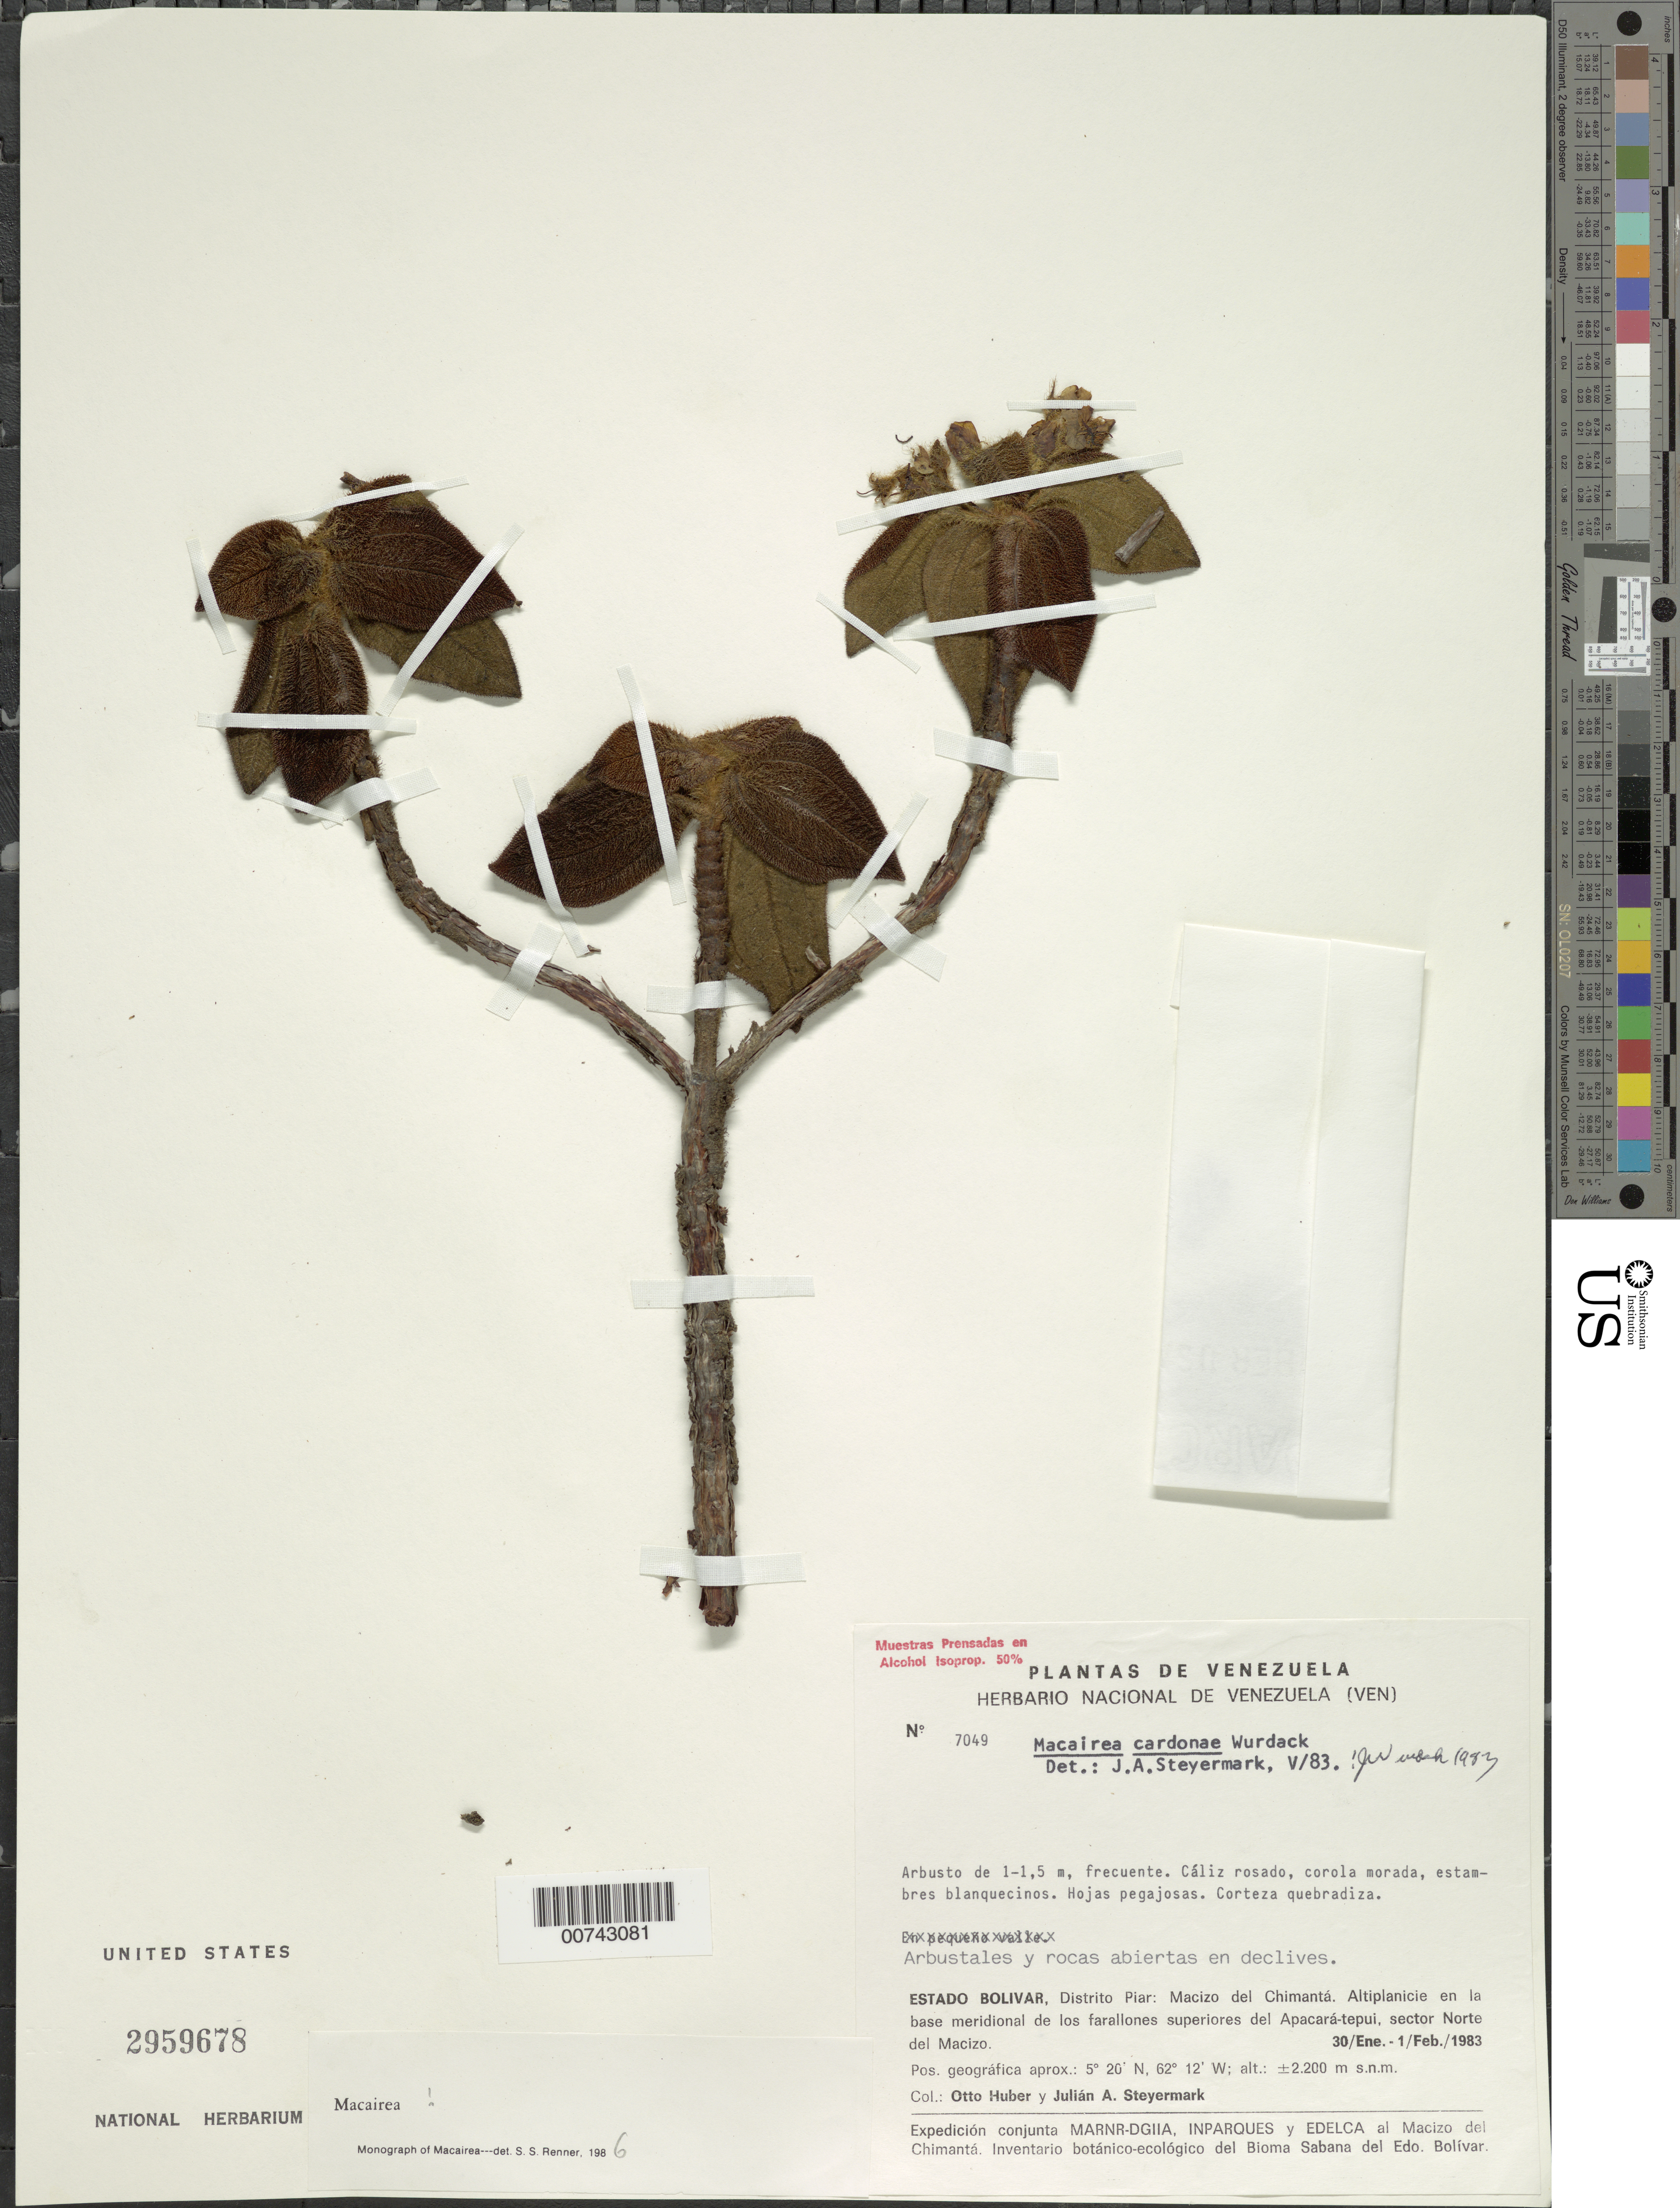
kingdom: Plantae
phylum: Tracheophyta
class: Magnoliopsida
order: Myrtales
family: Melastomataceae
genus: Macairea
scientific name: Macairea cardonae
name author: Wurdack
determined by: Wurdack, John J., (US), US (UNITED STATES)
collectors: O. Huber & J. Steyermark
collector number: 7049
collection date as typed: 30-Jan-83 to 1-Feb-83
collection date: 1983-01-30/1983-02-01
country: Venezuela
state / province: Bolívar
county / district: Piar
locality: Macizo del Chimantá, altiplanicie en la base meridional de los farallones superíores del Apácara-tepuí, sector Norte del Macizo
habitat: Arbustales y rocas abiertas en declives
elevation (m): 2200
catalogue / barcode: US 2959678